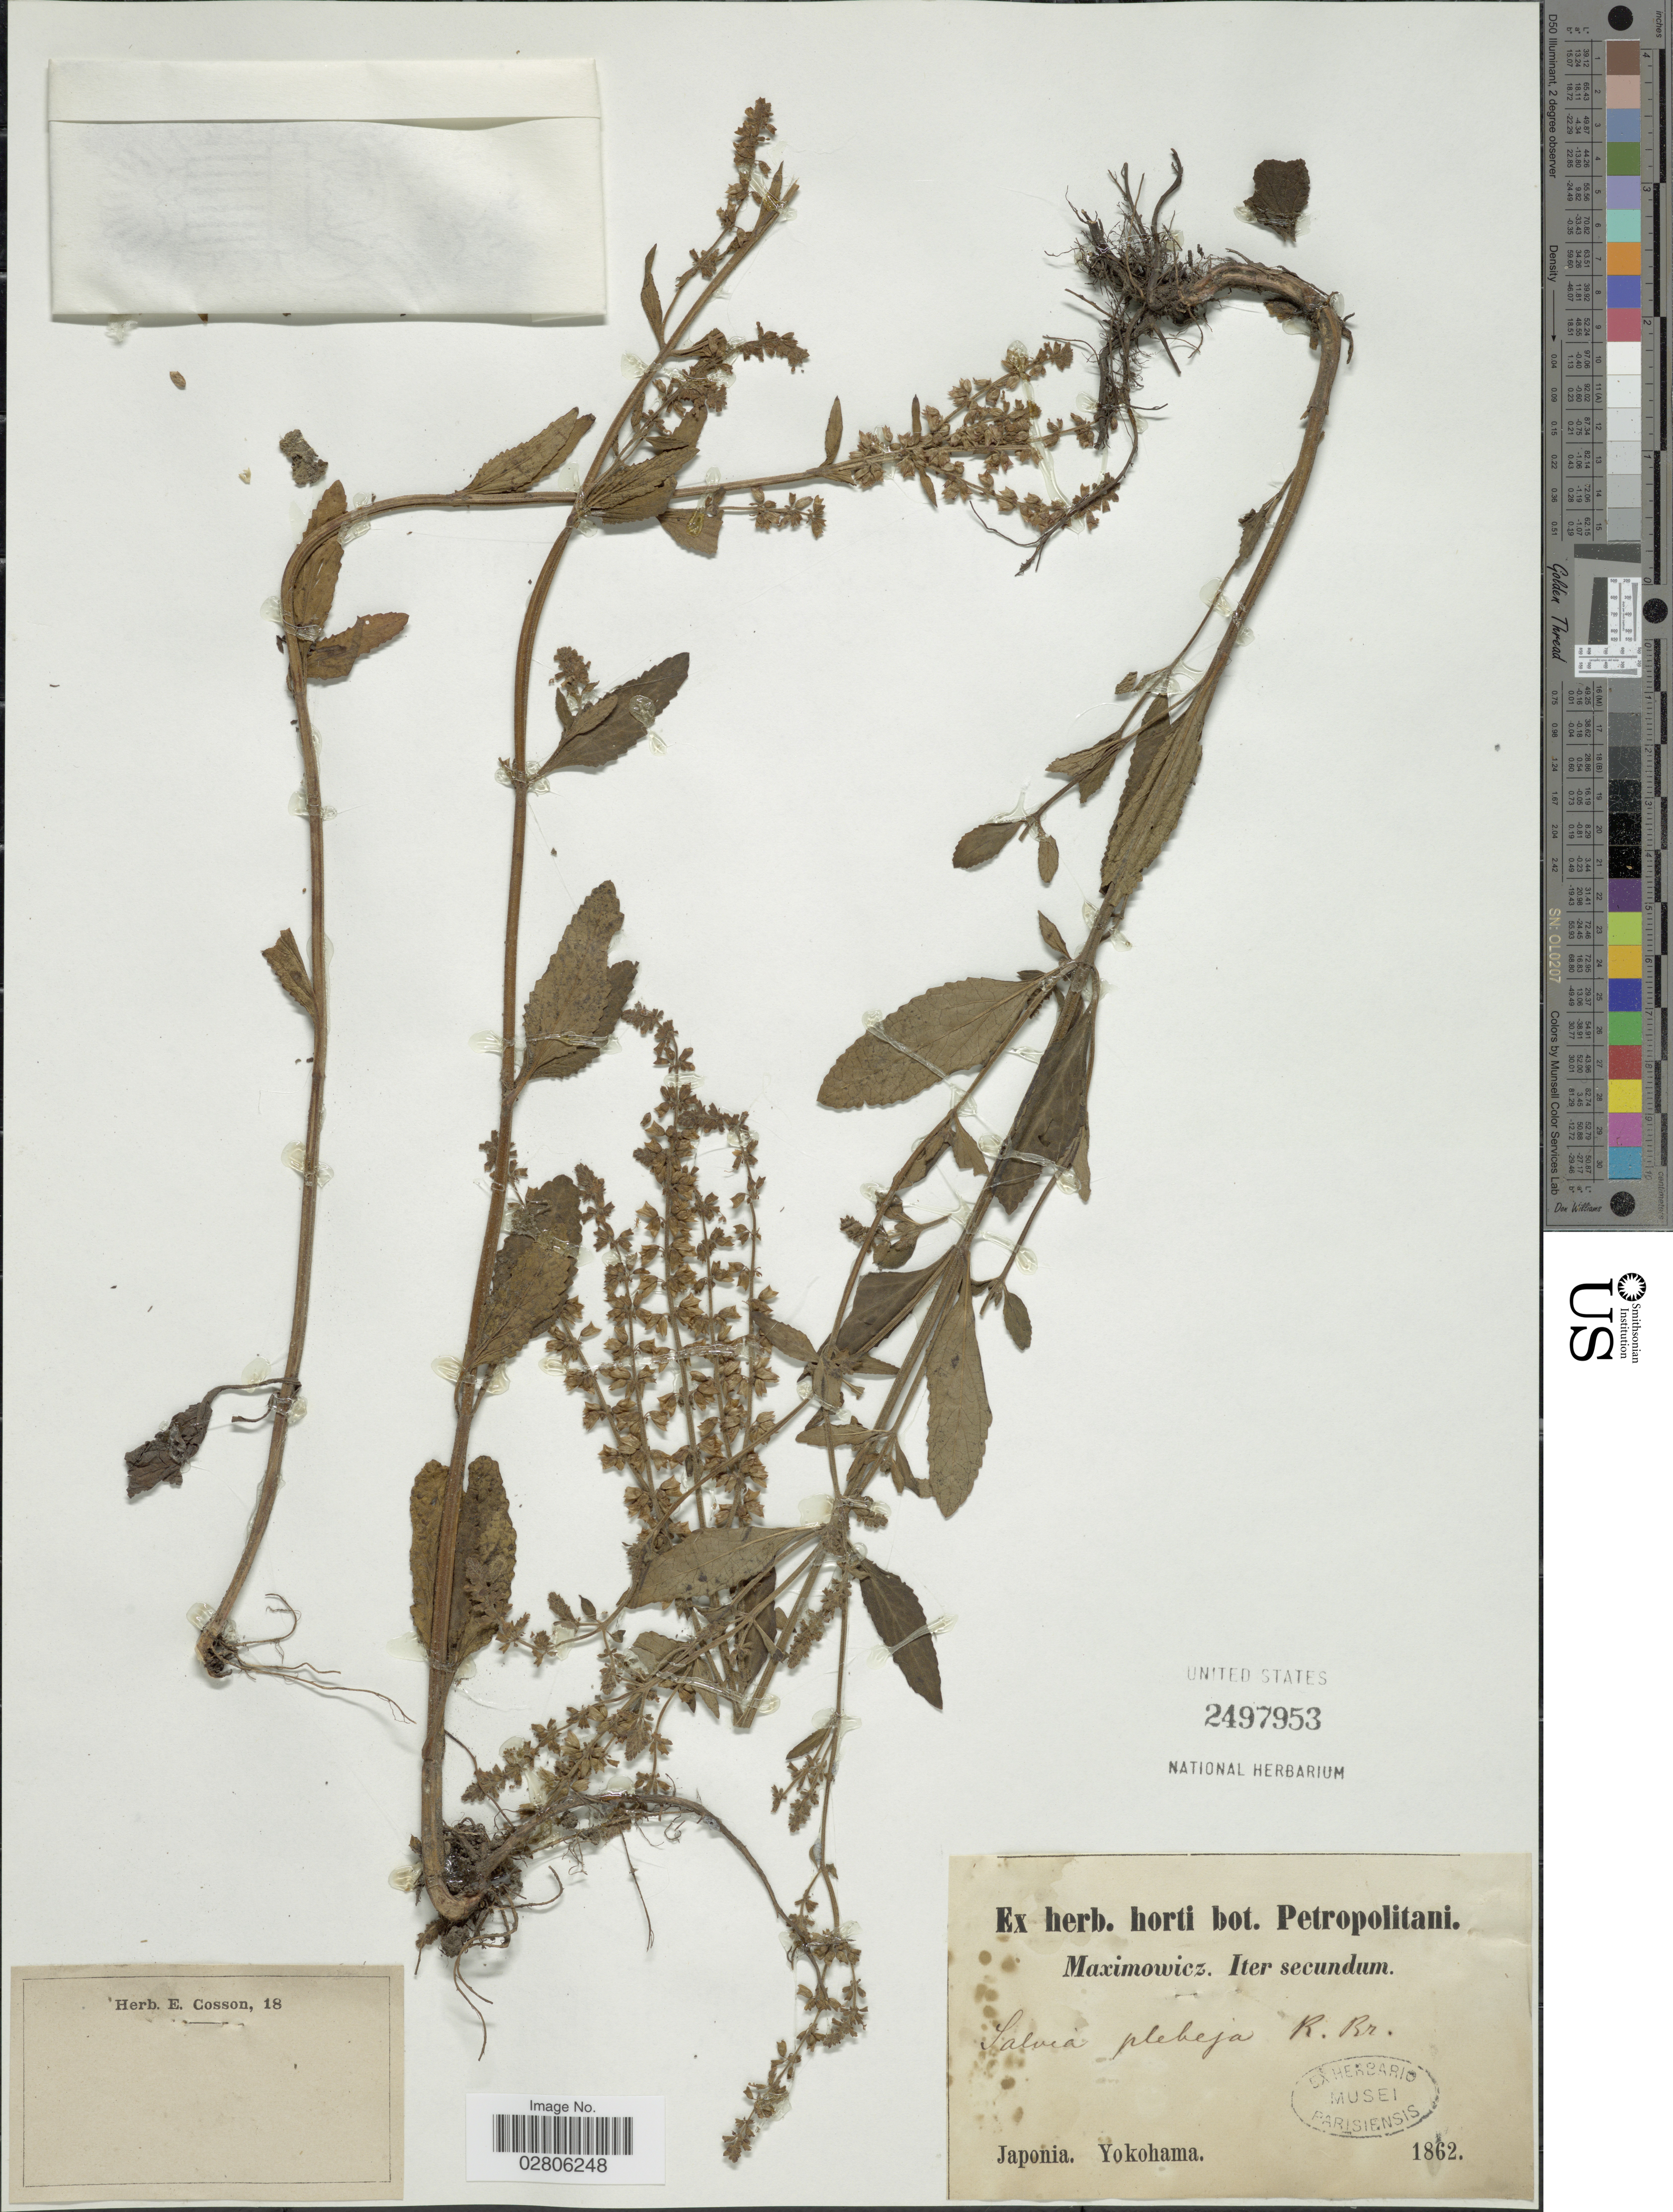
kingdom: Plantae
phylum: Tracheophyta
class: Magnoliopsida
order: Lamiales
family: Lamiaceae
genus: Salvia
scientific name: Salvia plebeia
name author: R. Br.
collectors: -. Maximowicz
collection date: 1862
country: Japan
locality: Yokohama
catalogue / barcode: US 2497953